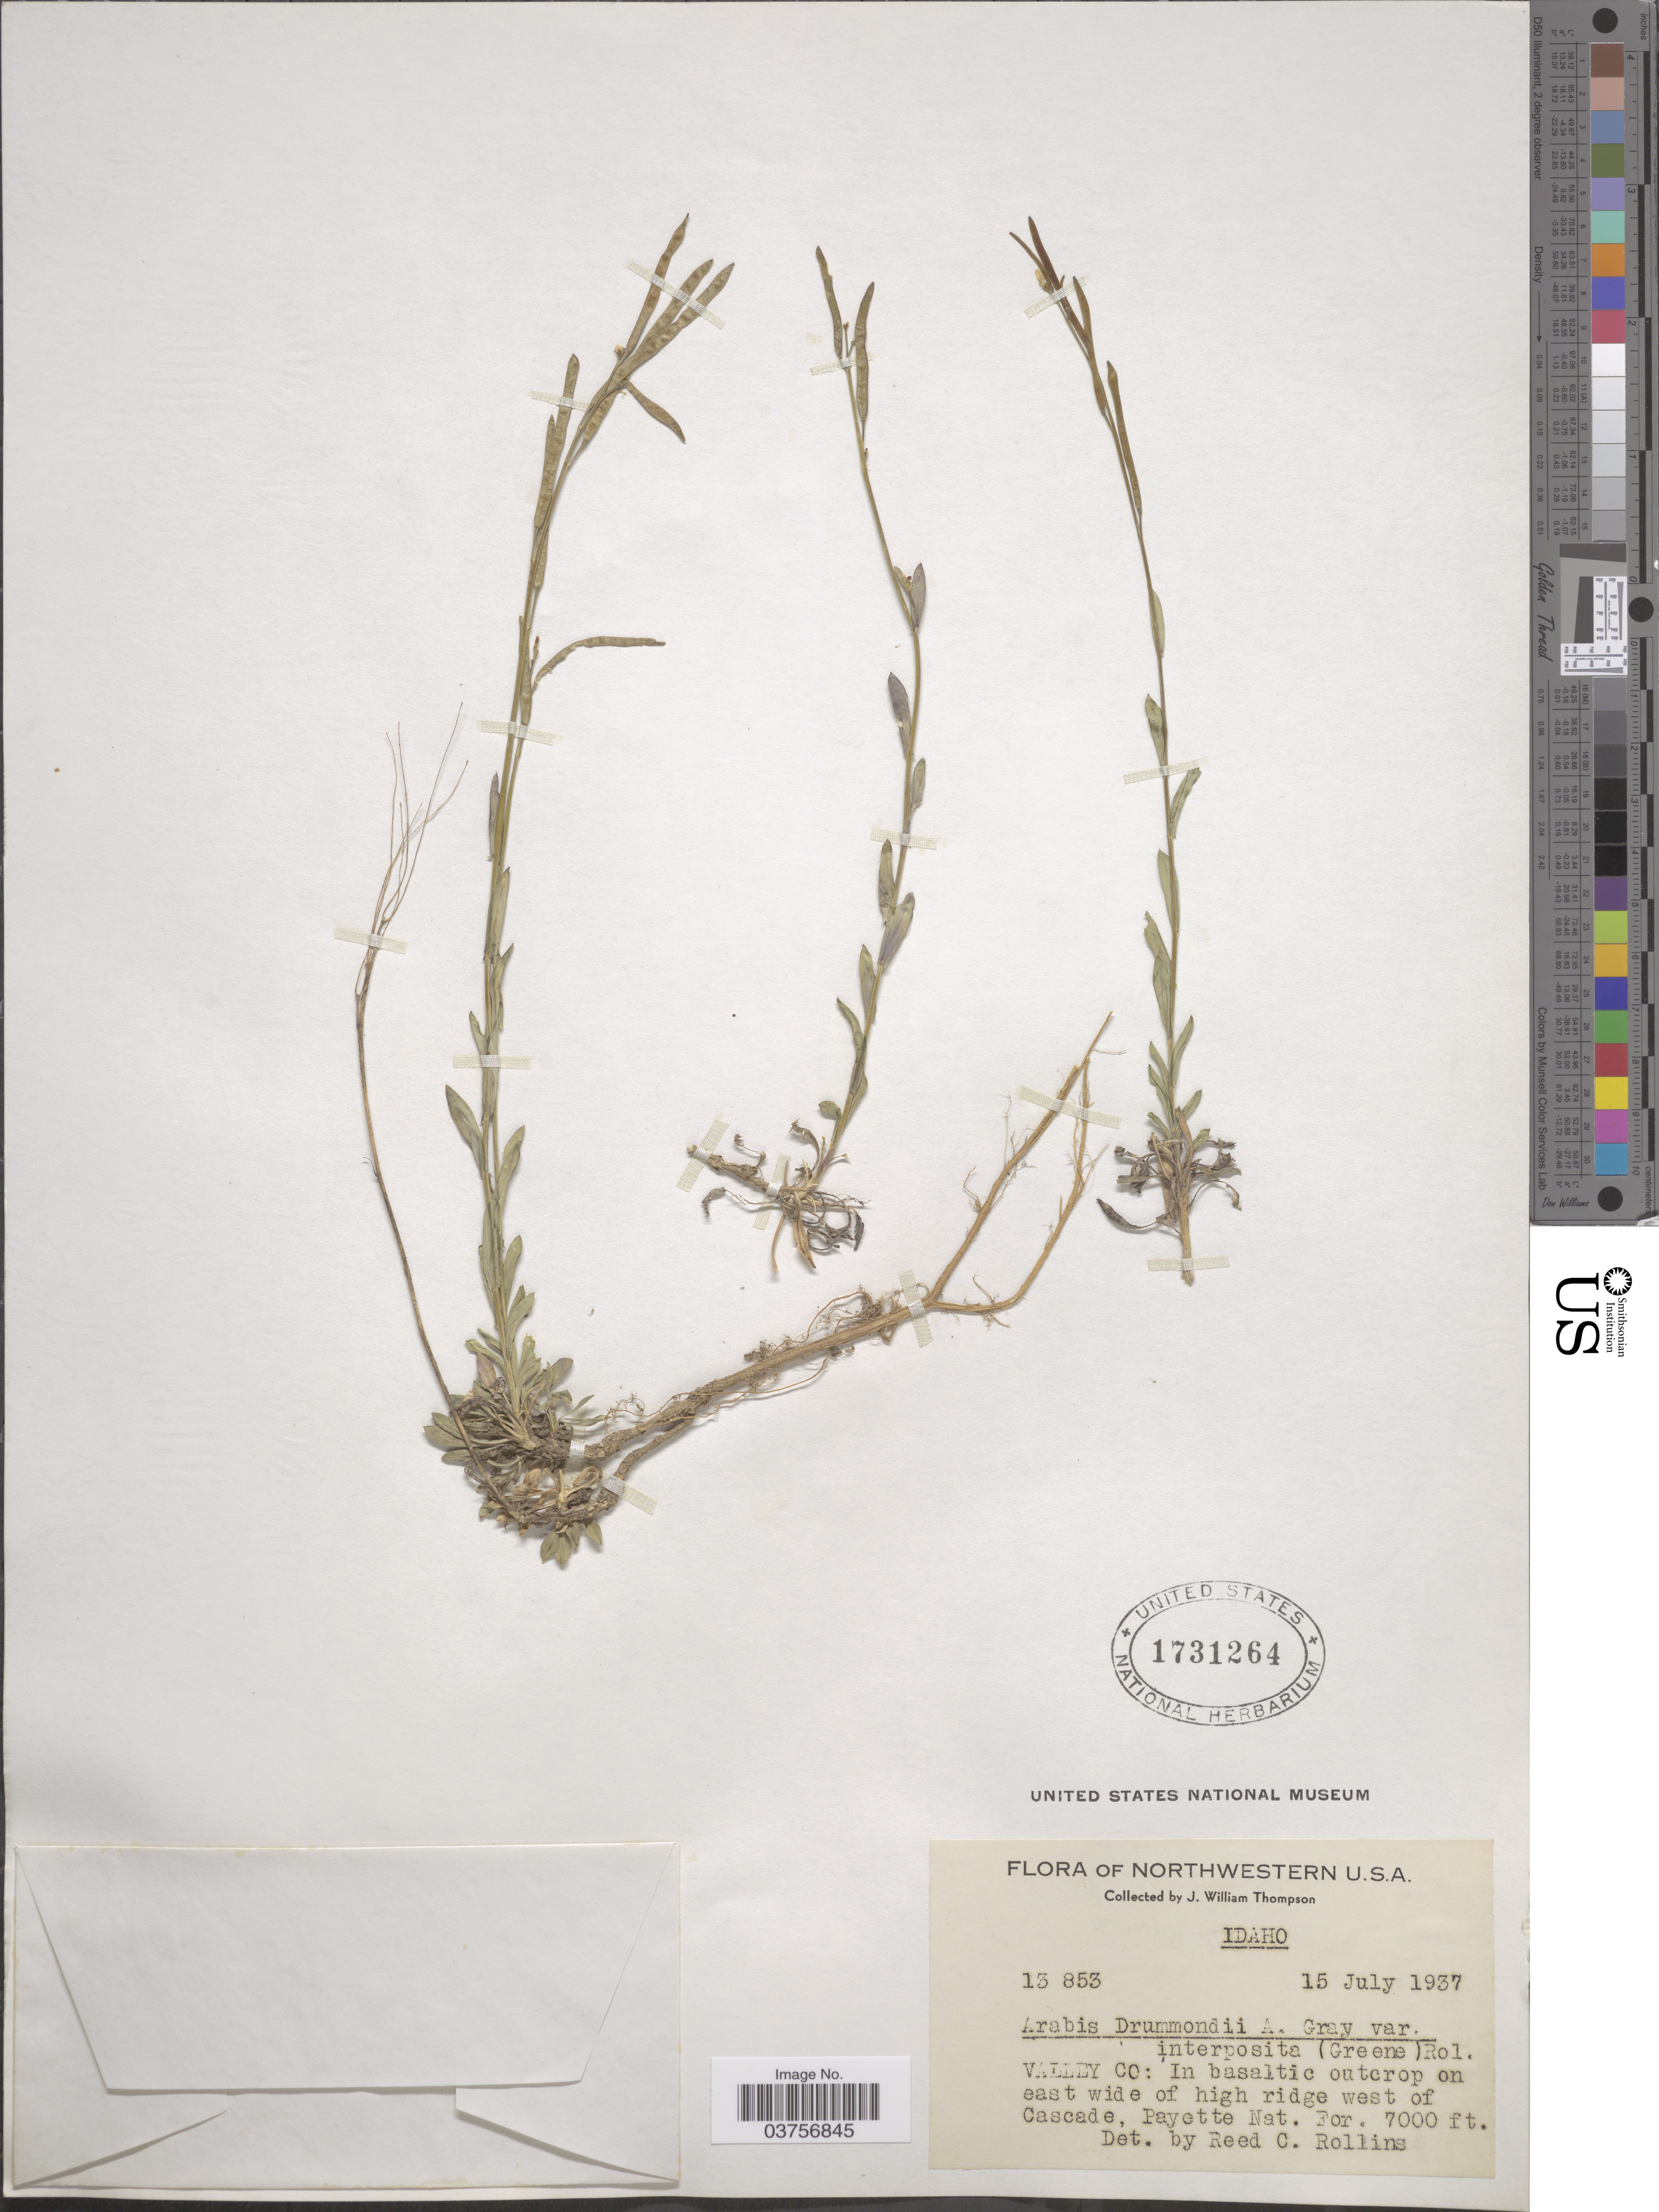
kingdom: Plantae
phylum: Tracheophyta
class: Magnoliopsida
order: Brassicales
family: Brassicaceae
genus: Arabis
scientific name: Arabis drummondii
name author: A. Gray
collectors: J. W. Thompson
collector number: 13853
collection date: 1937-07-15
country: United States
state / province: Idaho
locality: Northwestern U.S.A. Valley Co.: In basaltic outcrop on east wide of high ridge west of Cascade, Payette Nat. For.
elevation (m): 2134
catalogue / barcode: US 1731264